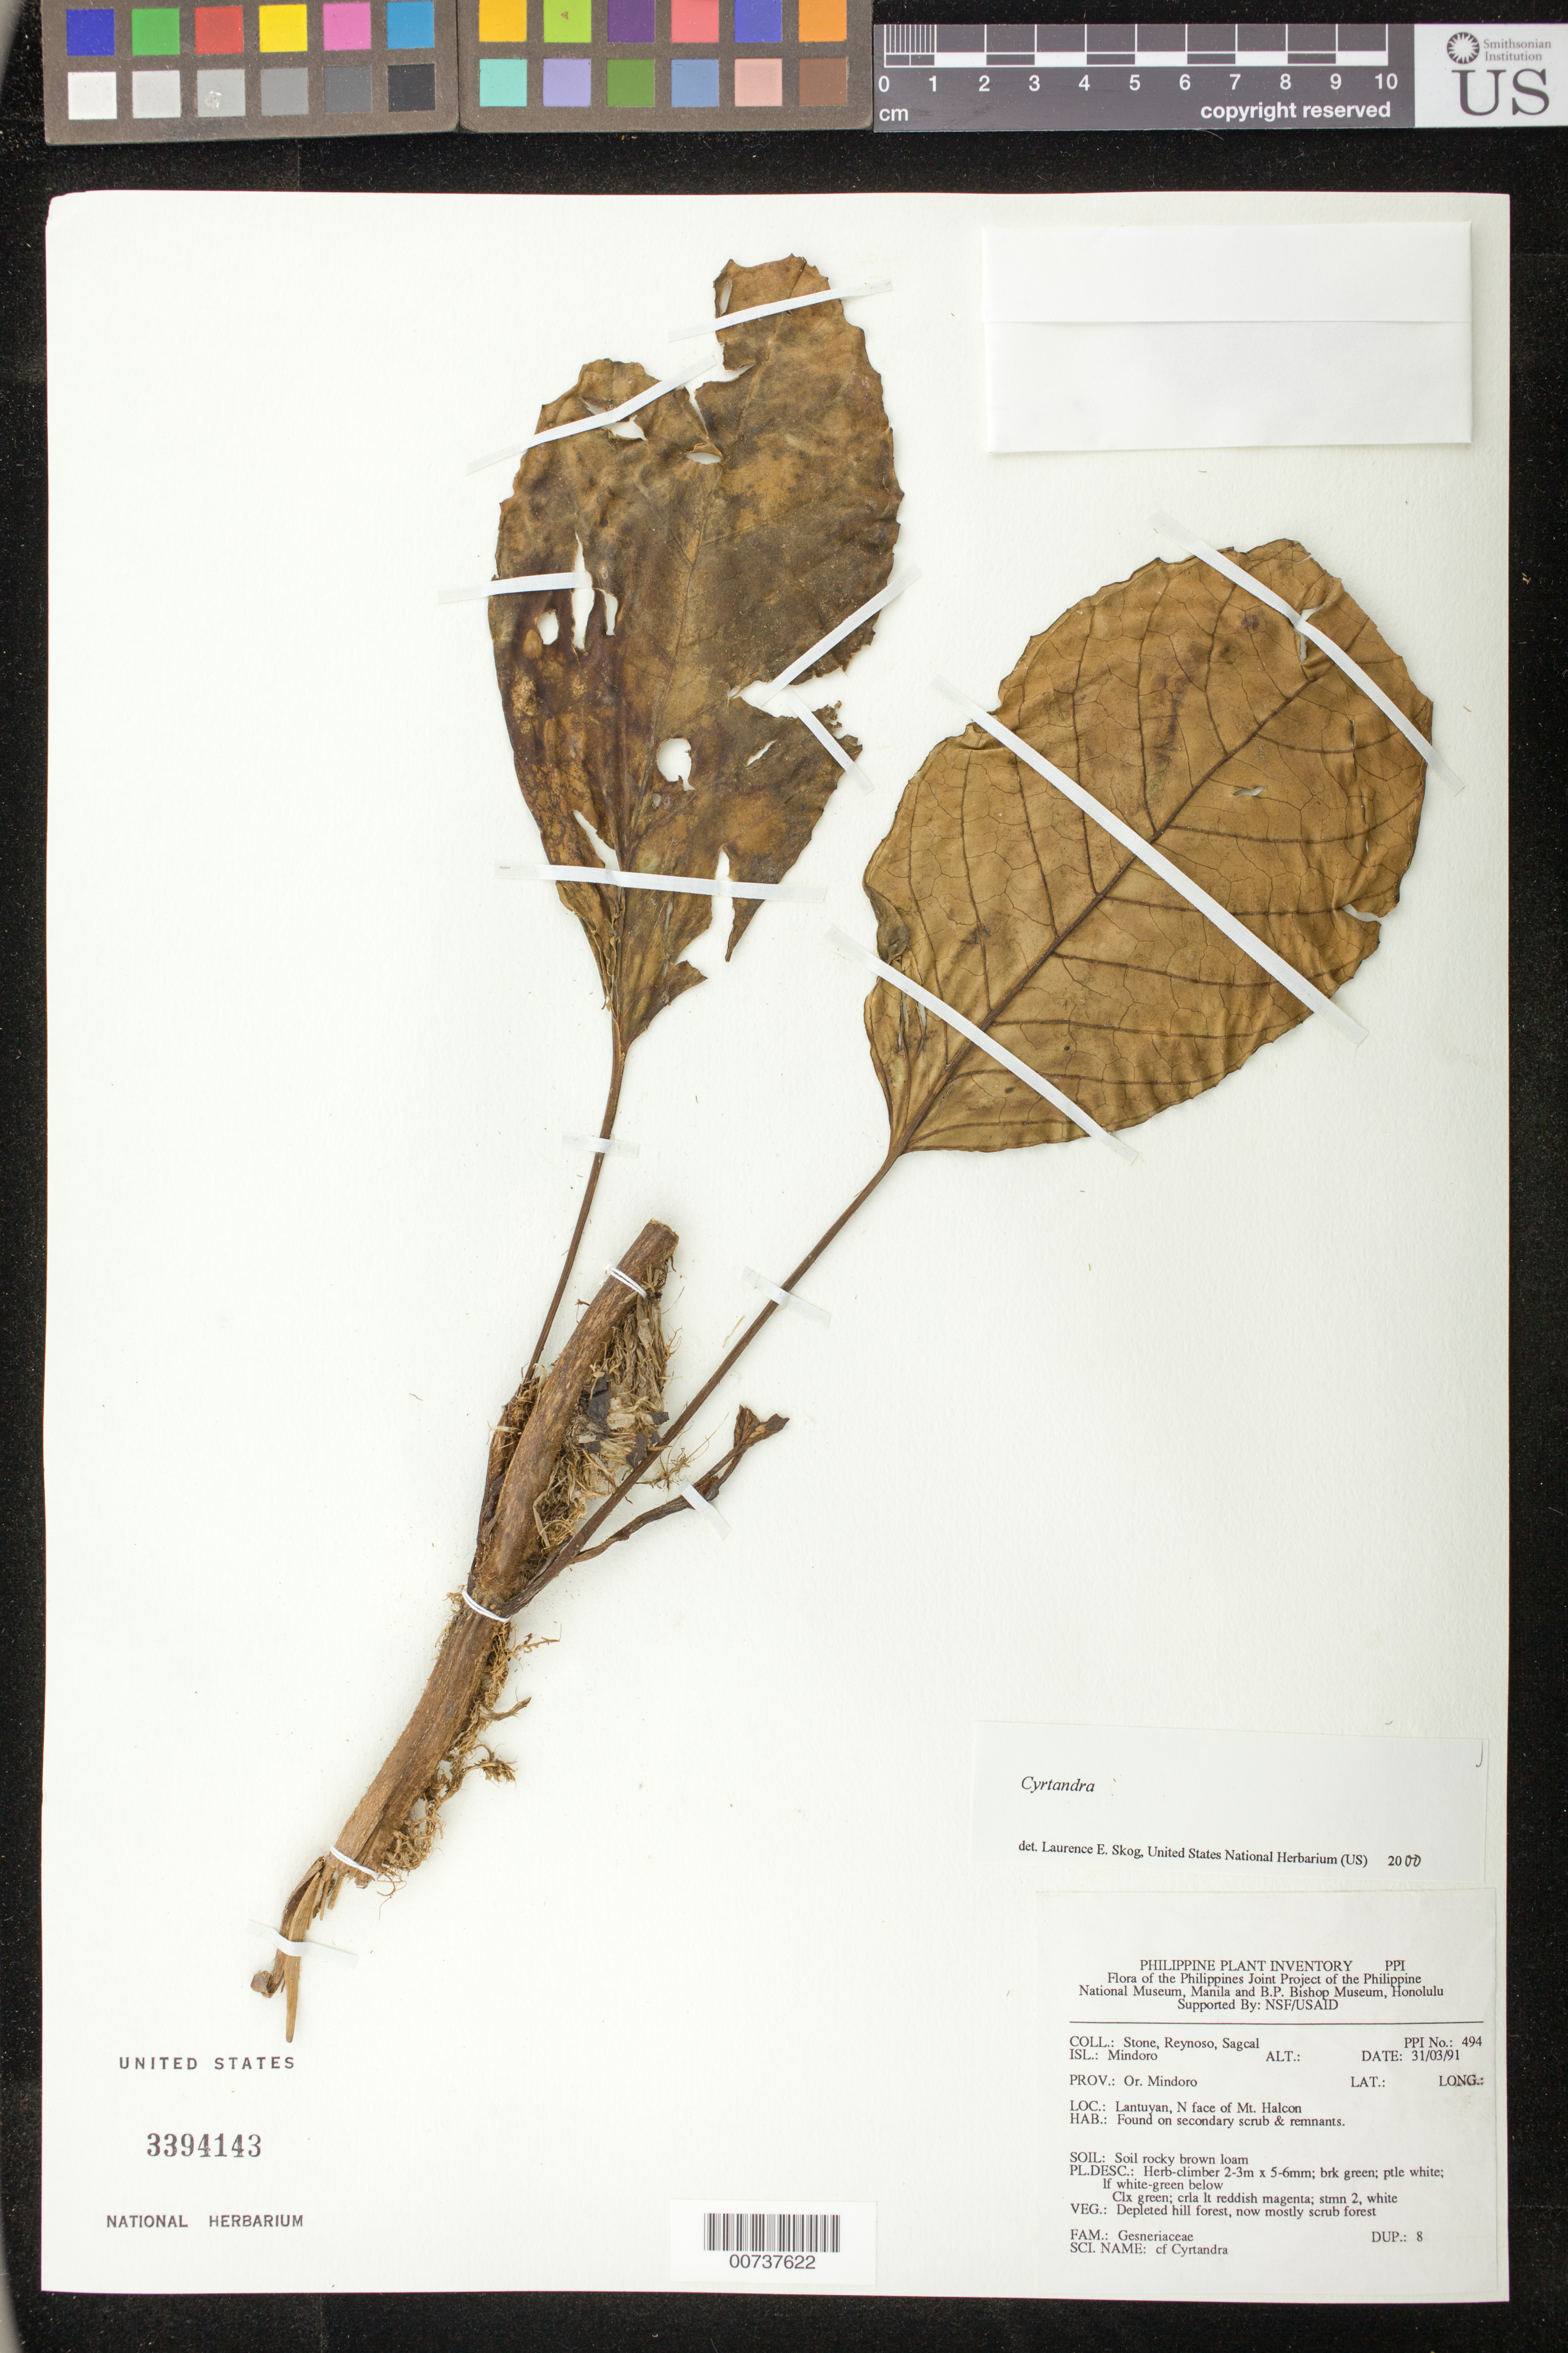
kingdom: Plantae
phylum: Tracheophyta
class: Magnoliopsida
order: Lamiales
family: Gesneriaceae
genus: Cyrtandra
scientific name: Cyrtandra sp.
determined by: Skog, Laurence E.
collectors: B. C. Stone, E. Reynoso & E. Sagcal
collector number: PPI no. 494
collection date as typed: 31 Mar 1991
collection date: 1991-03-31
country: Philippines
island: Mindoro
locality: Prov. Or. Mindoro; Lantuyan, N face of Mt. Halcon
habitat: Depleted hill forest, now mostly scrub forest, found on secondary scrub & remnants, soil rocky brown loam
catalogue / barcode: US 3394143